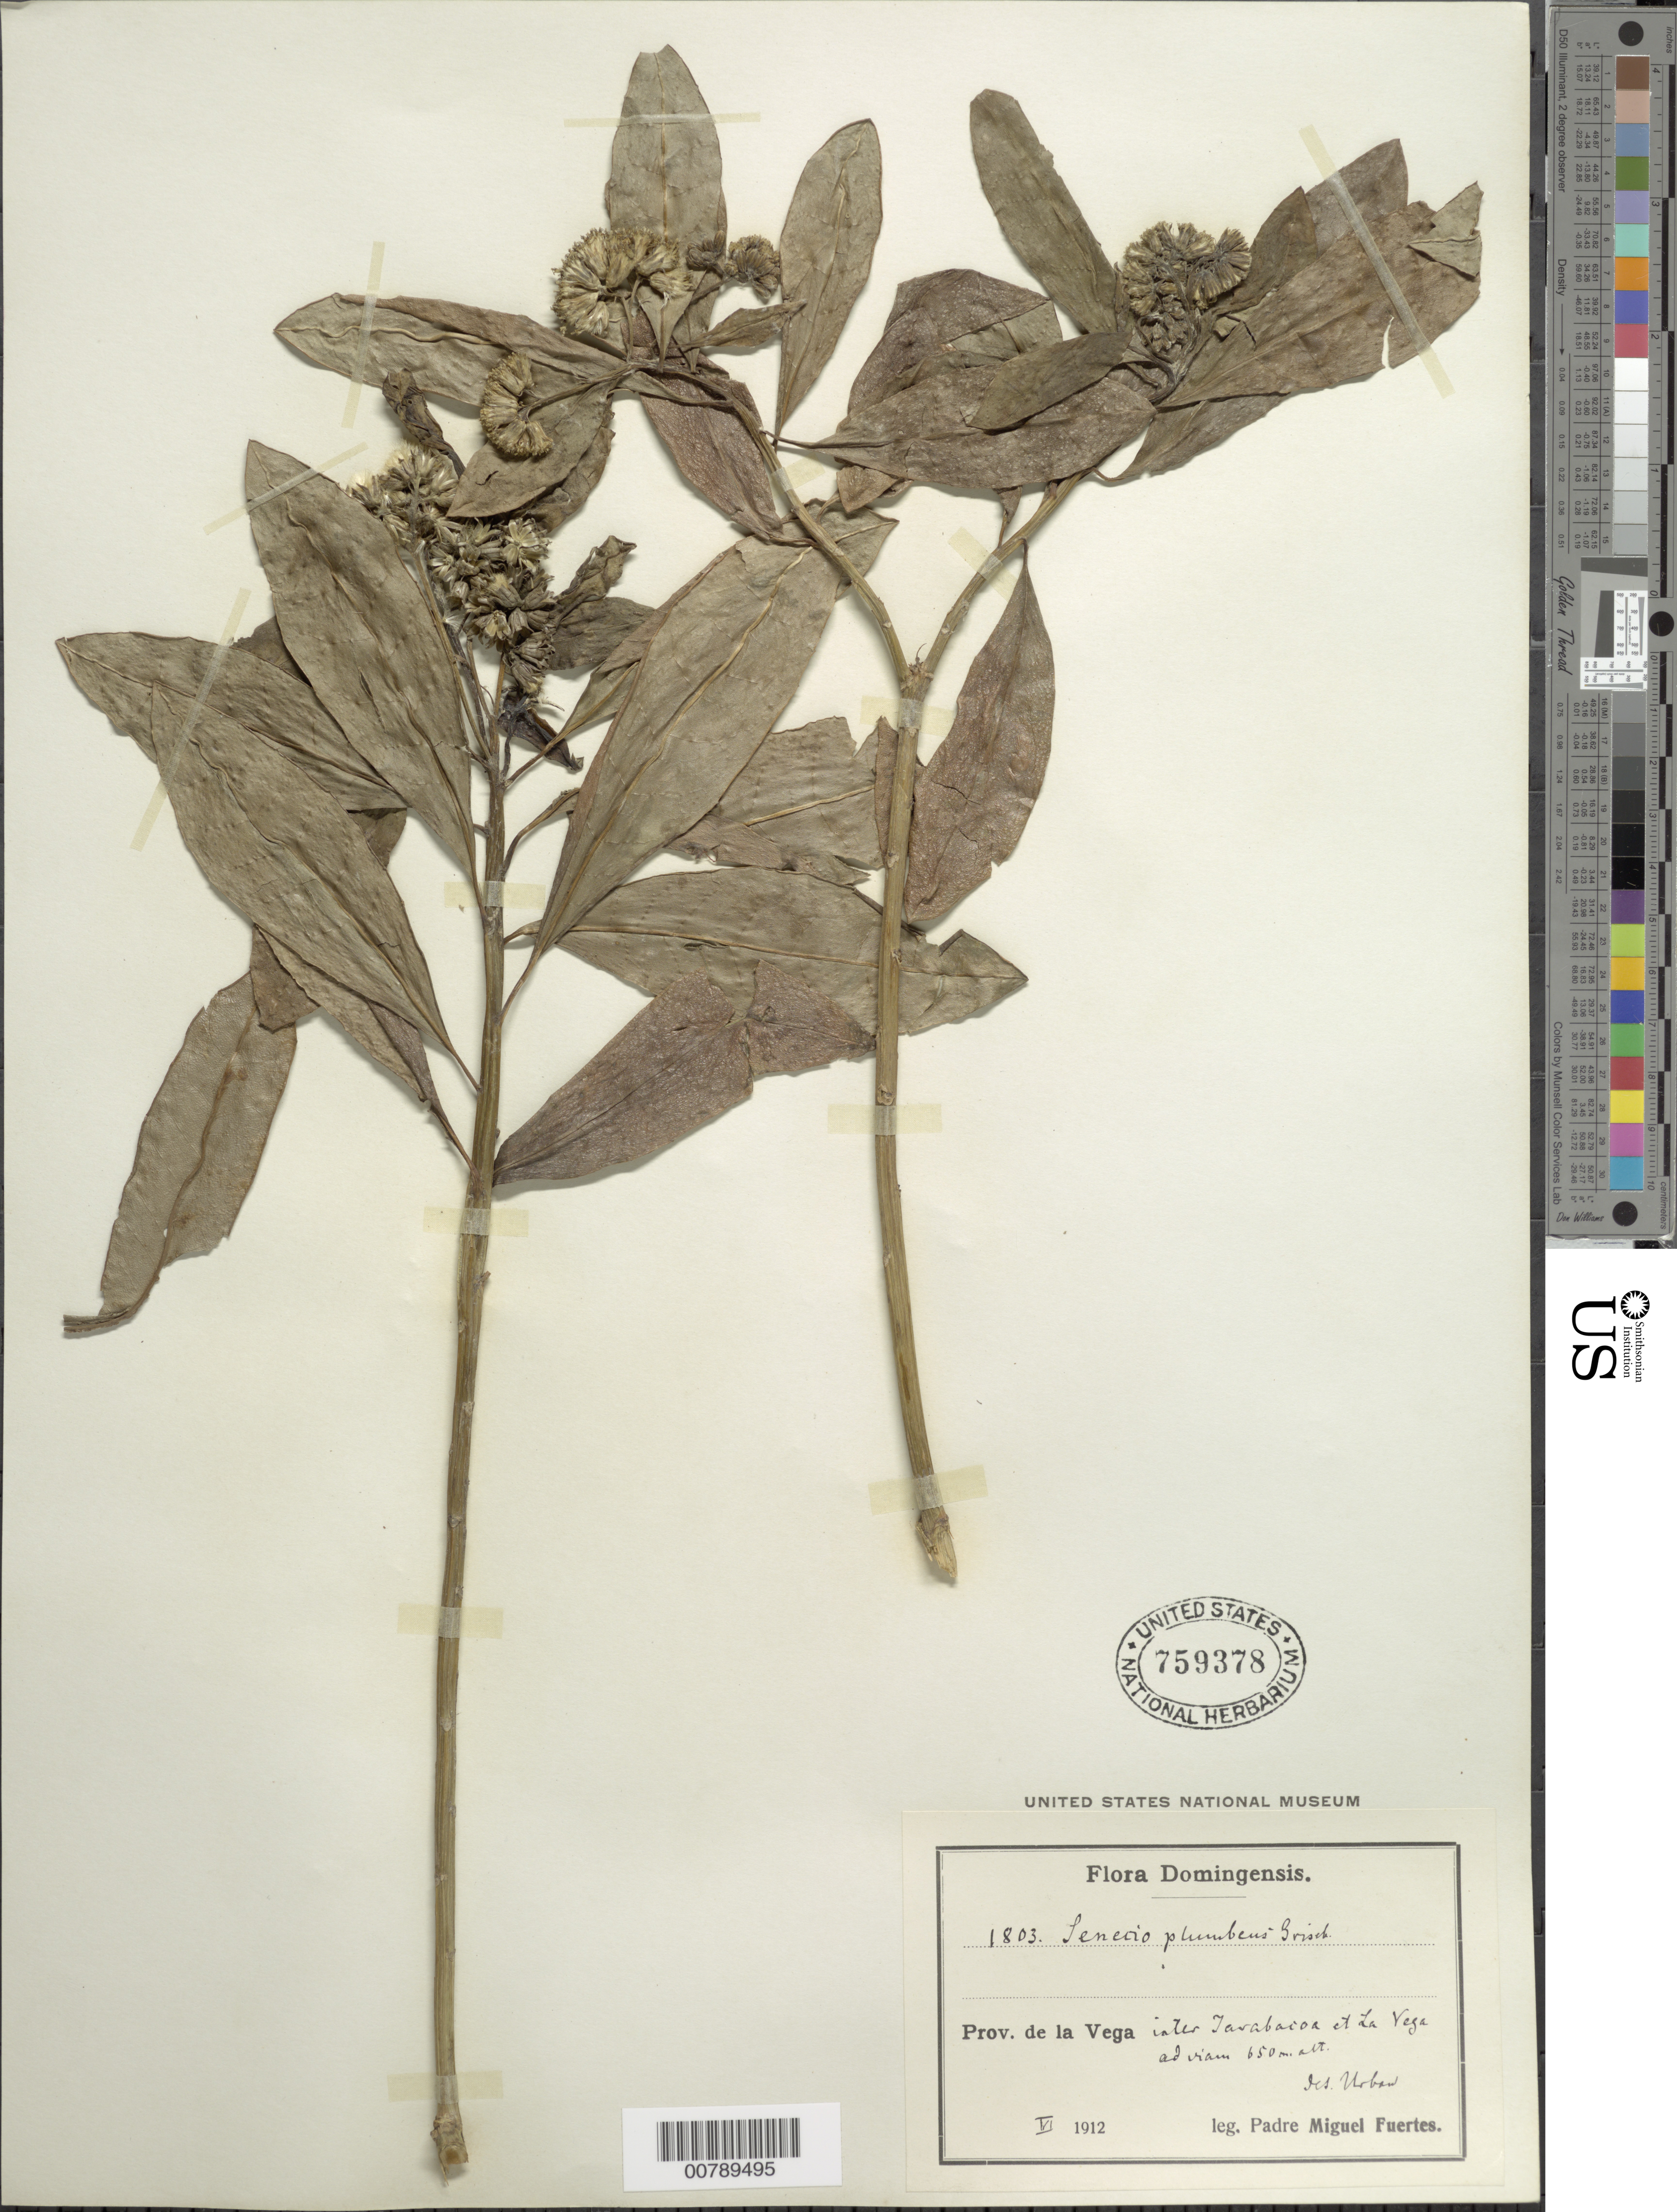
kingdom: Plantae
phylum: Tracheophyta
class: Magnoliopsida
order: Asterales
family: Asteraceae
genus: Senecio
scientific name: Senecio plumbeus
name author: Griseb.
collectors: M. D. Fuertes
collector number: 1803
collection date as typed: Jun 1912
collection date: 1912-06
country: Dominican Republic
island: Hispaniola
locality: Prov. De La Vega, inter Jarabacoa et La Vega ad viam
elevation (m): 650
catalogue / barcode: US 759378